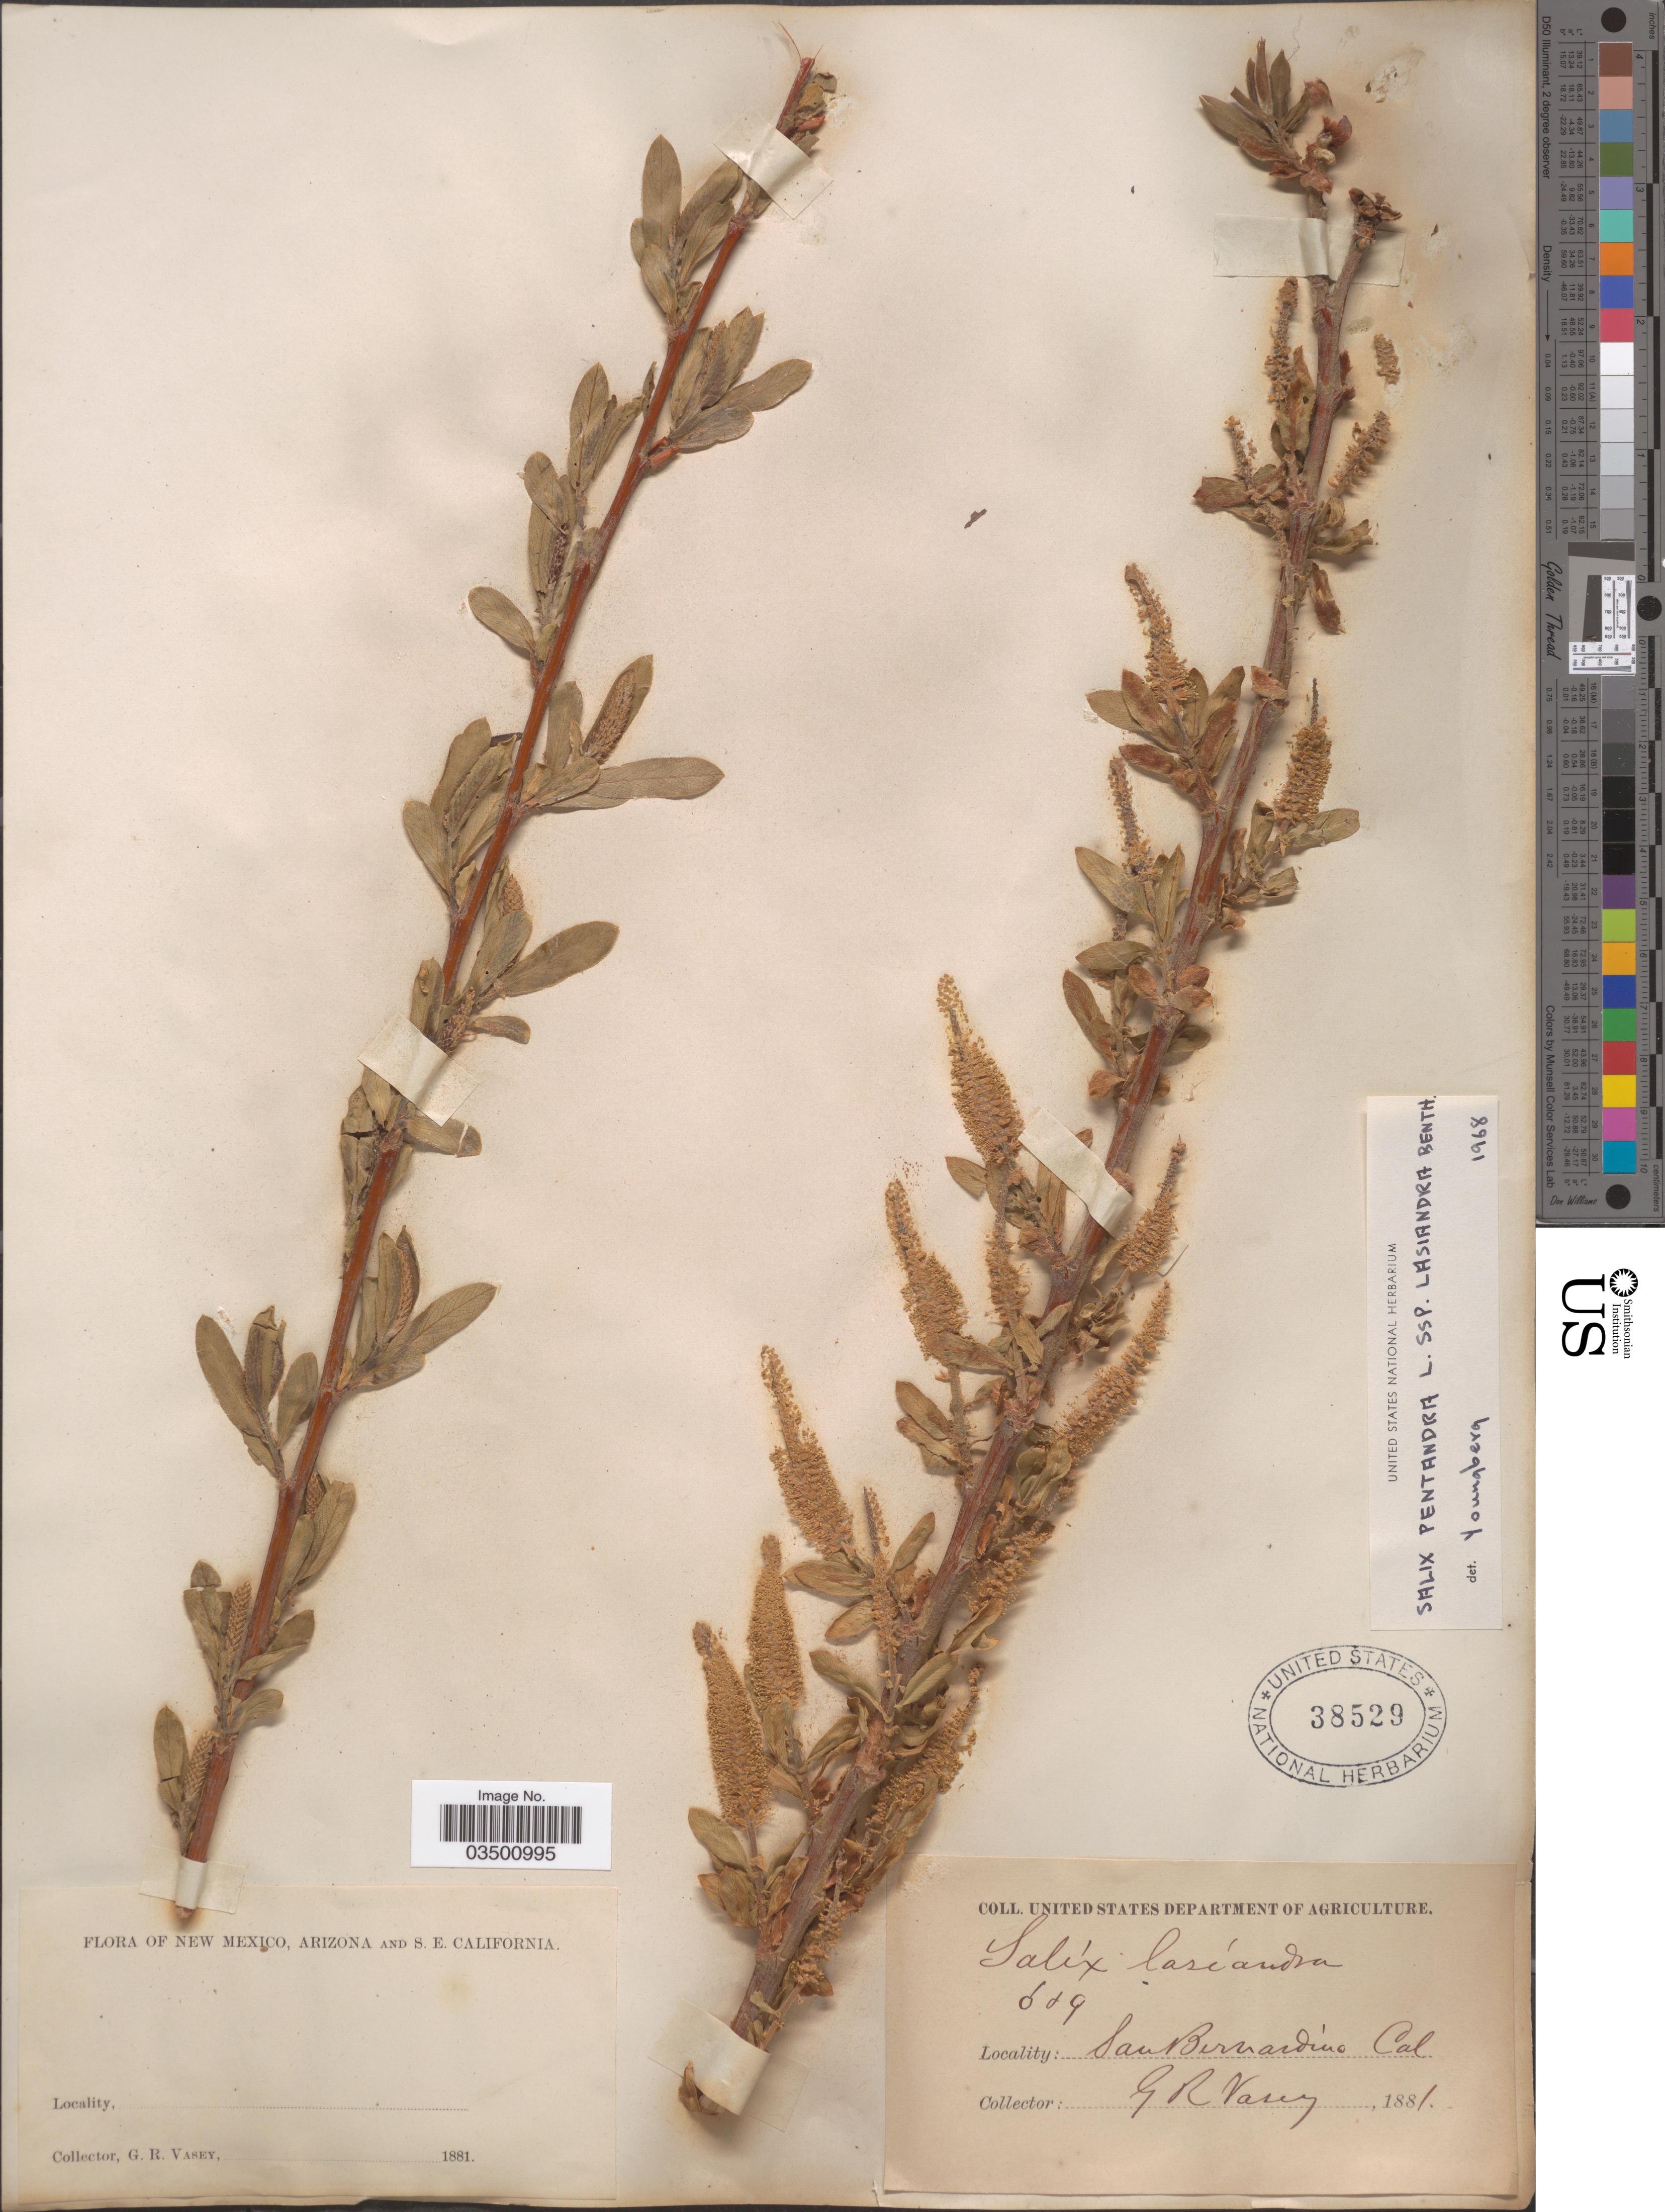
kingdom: Plantae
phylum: Tracheophyta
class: Magnoliopsida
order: Malpighiales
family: Salicaceae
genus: Salix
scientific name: Salix lasiandra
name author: Benth.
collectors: G. R. Vasey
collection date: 1881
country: United States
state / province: California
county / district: San Bernardino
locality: S. E. California. San Bernardino.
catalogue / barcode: US 38529